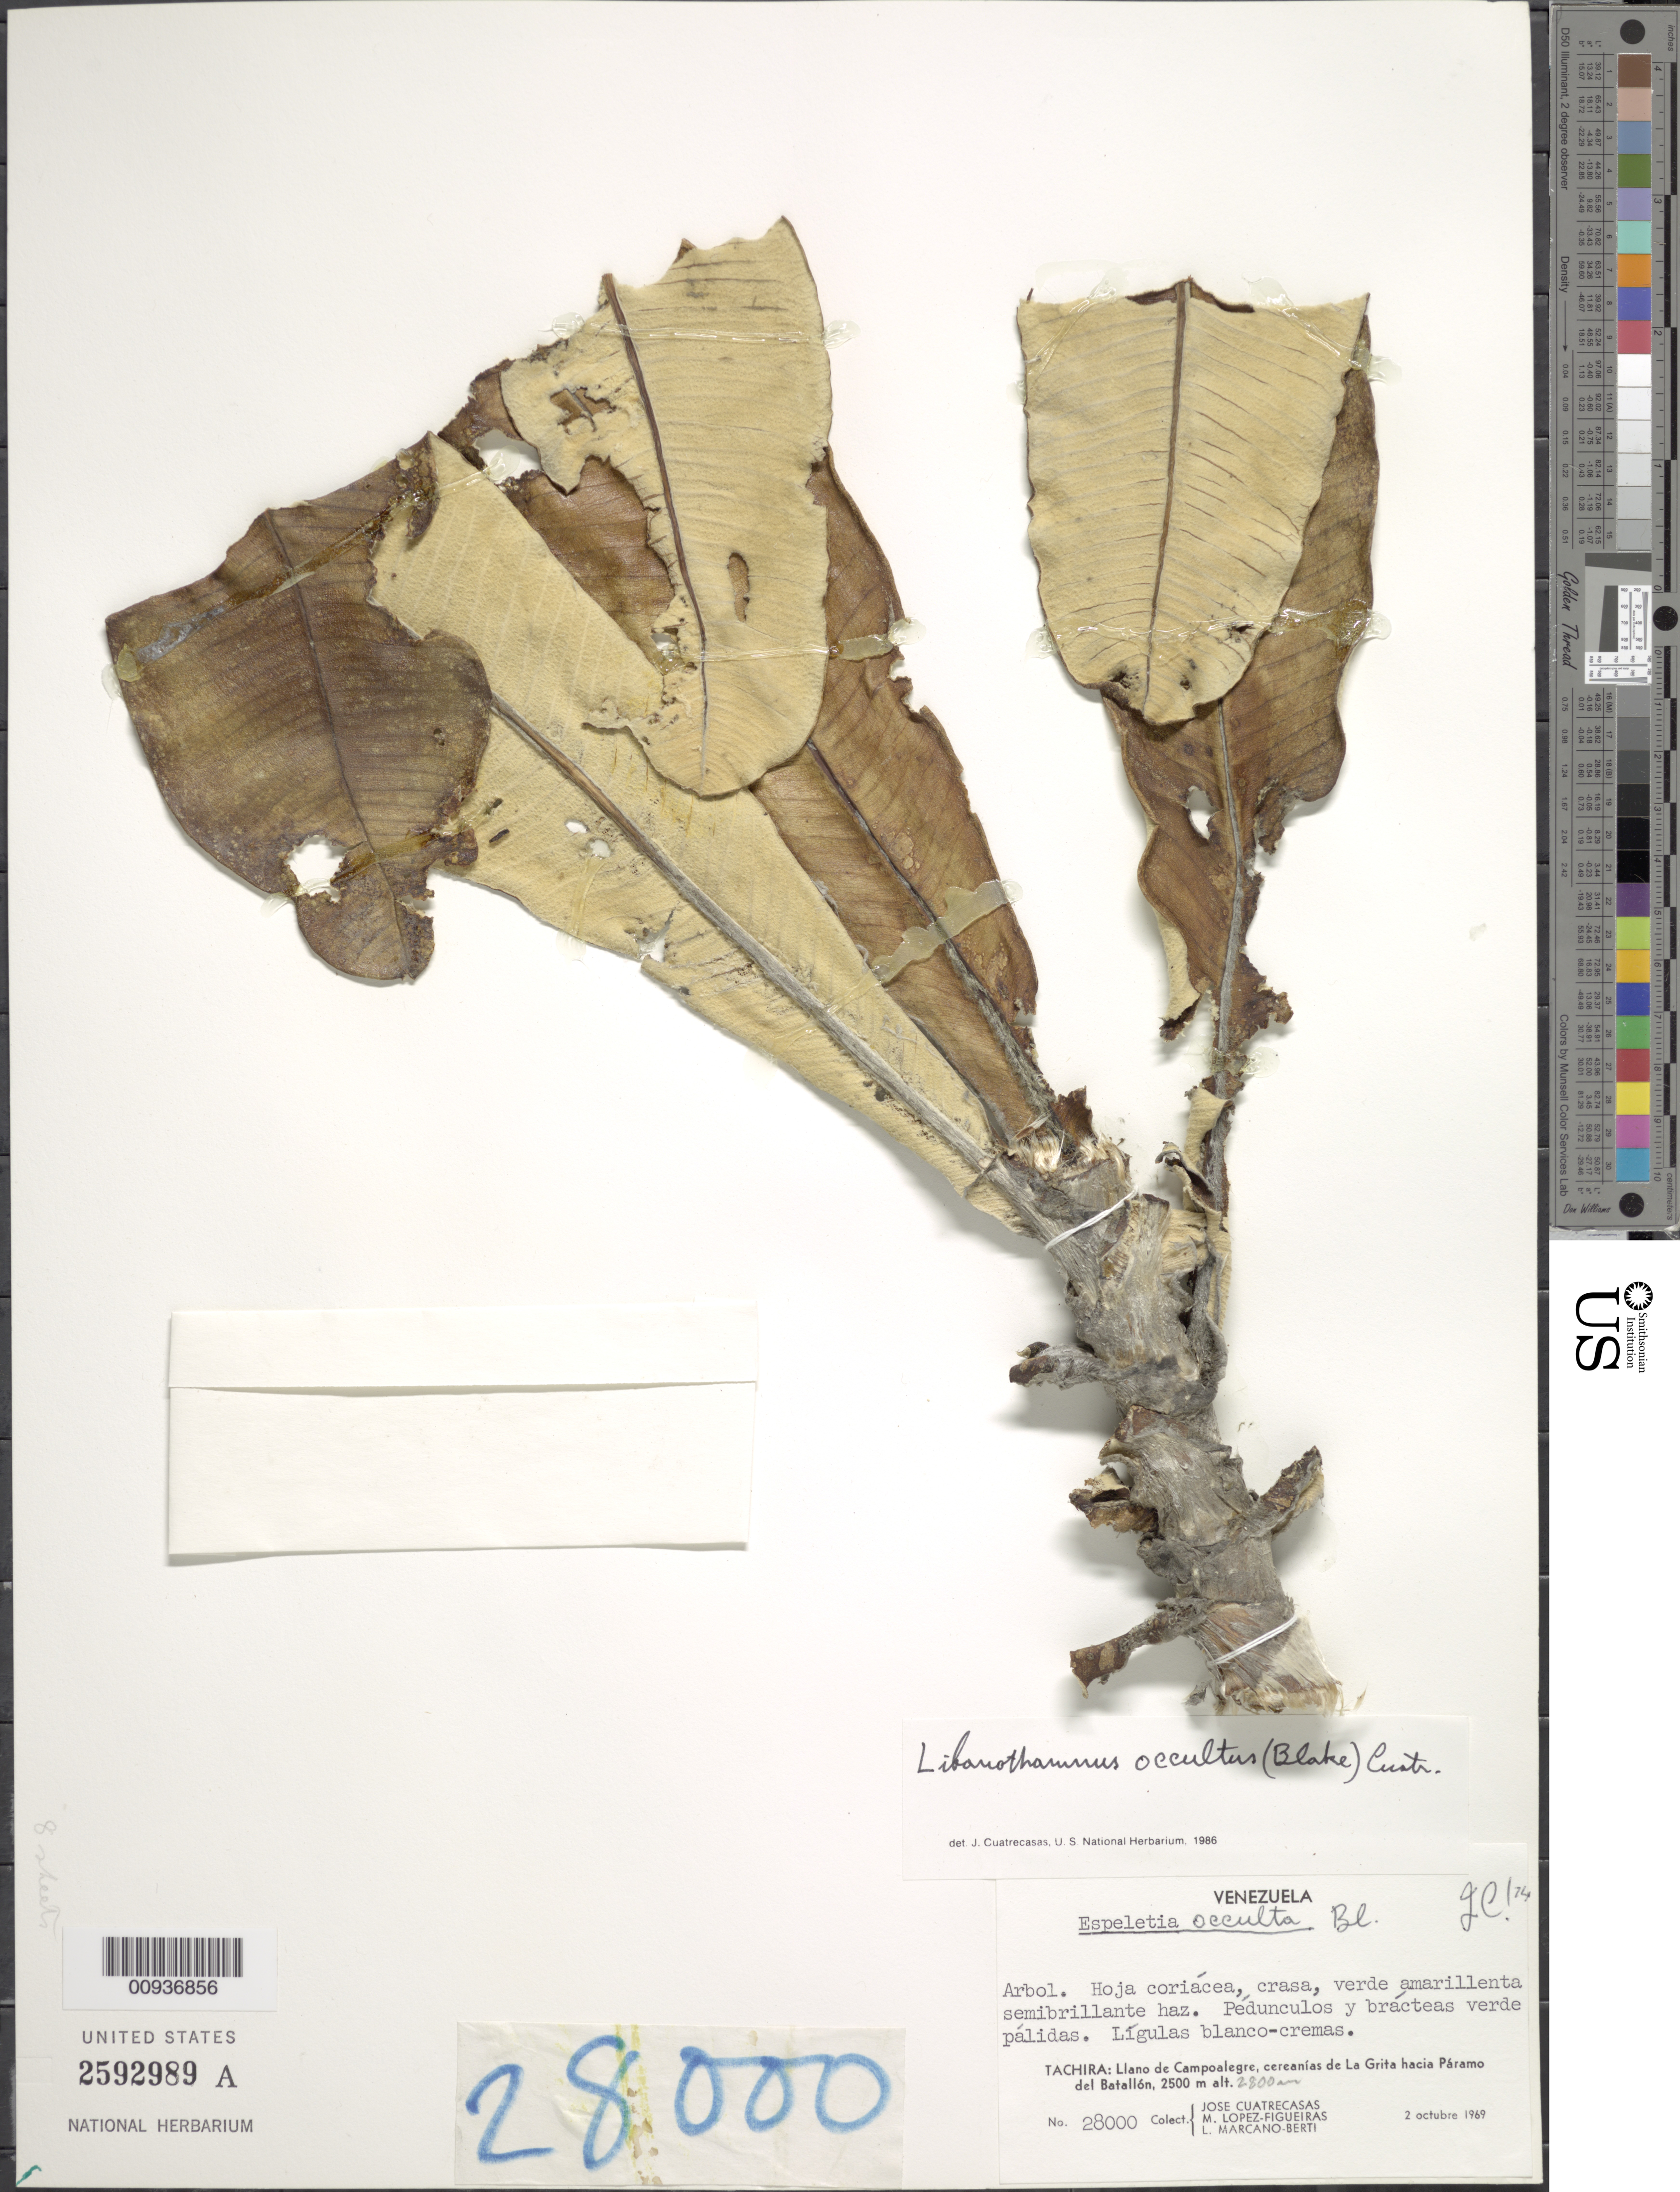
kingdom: Plantae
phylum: Tracheophyta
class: Magnoliopsida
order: Asterales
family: Asteraceae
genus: Libanothamnus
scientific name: Libanothamnus occultus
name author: (S.F. Blake) Cuatrec.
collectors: J. Cuatrecasas, M. López Figueiras & L. Marcano-Berti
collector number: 28000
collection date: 1969-10-02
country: Venezuela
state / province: Tachira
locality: Llano de Campoalegre, cercanias de La Grita hacia Paramo del Batallon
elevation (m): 2500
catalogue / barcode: US 2592989A